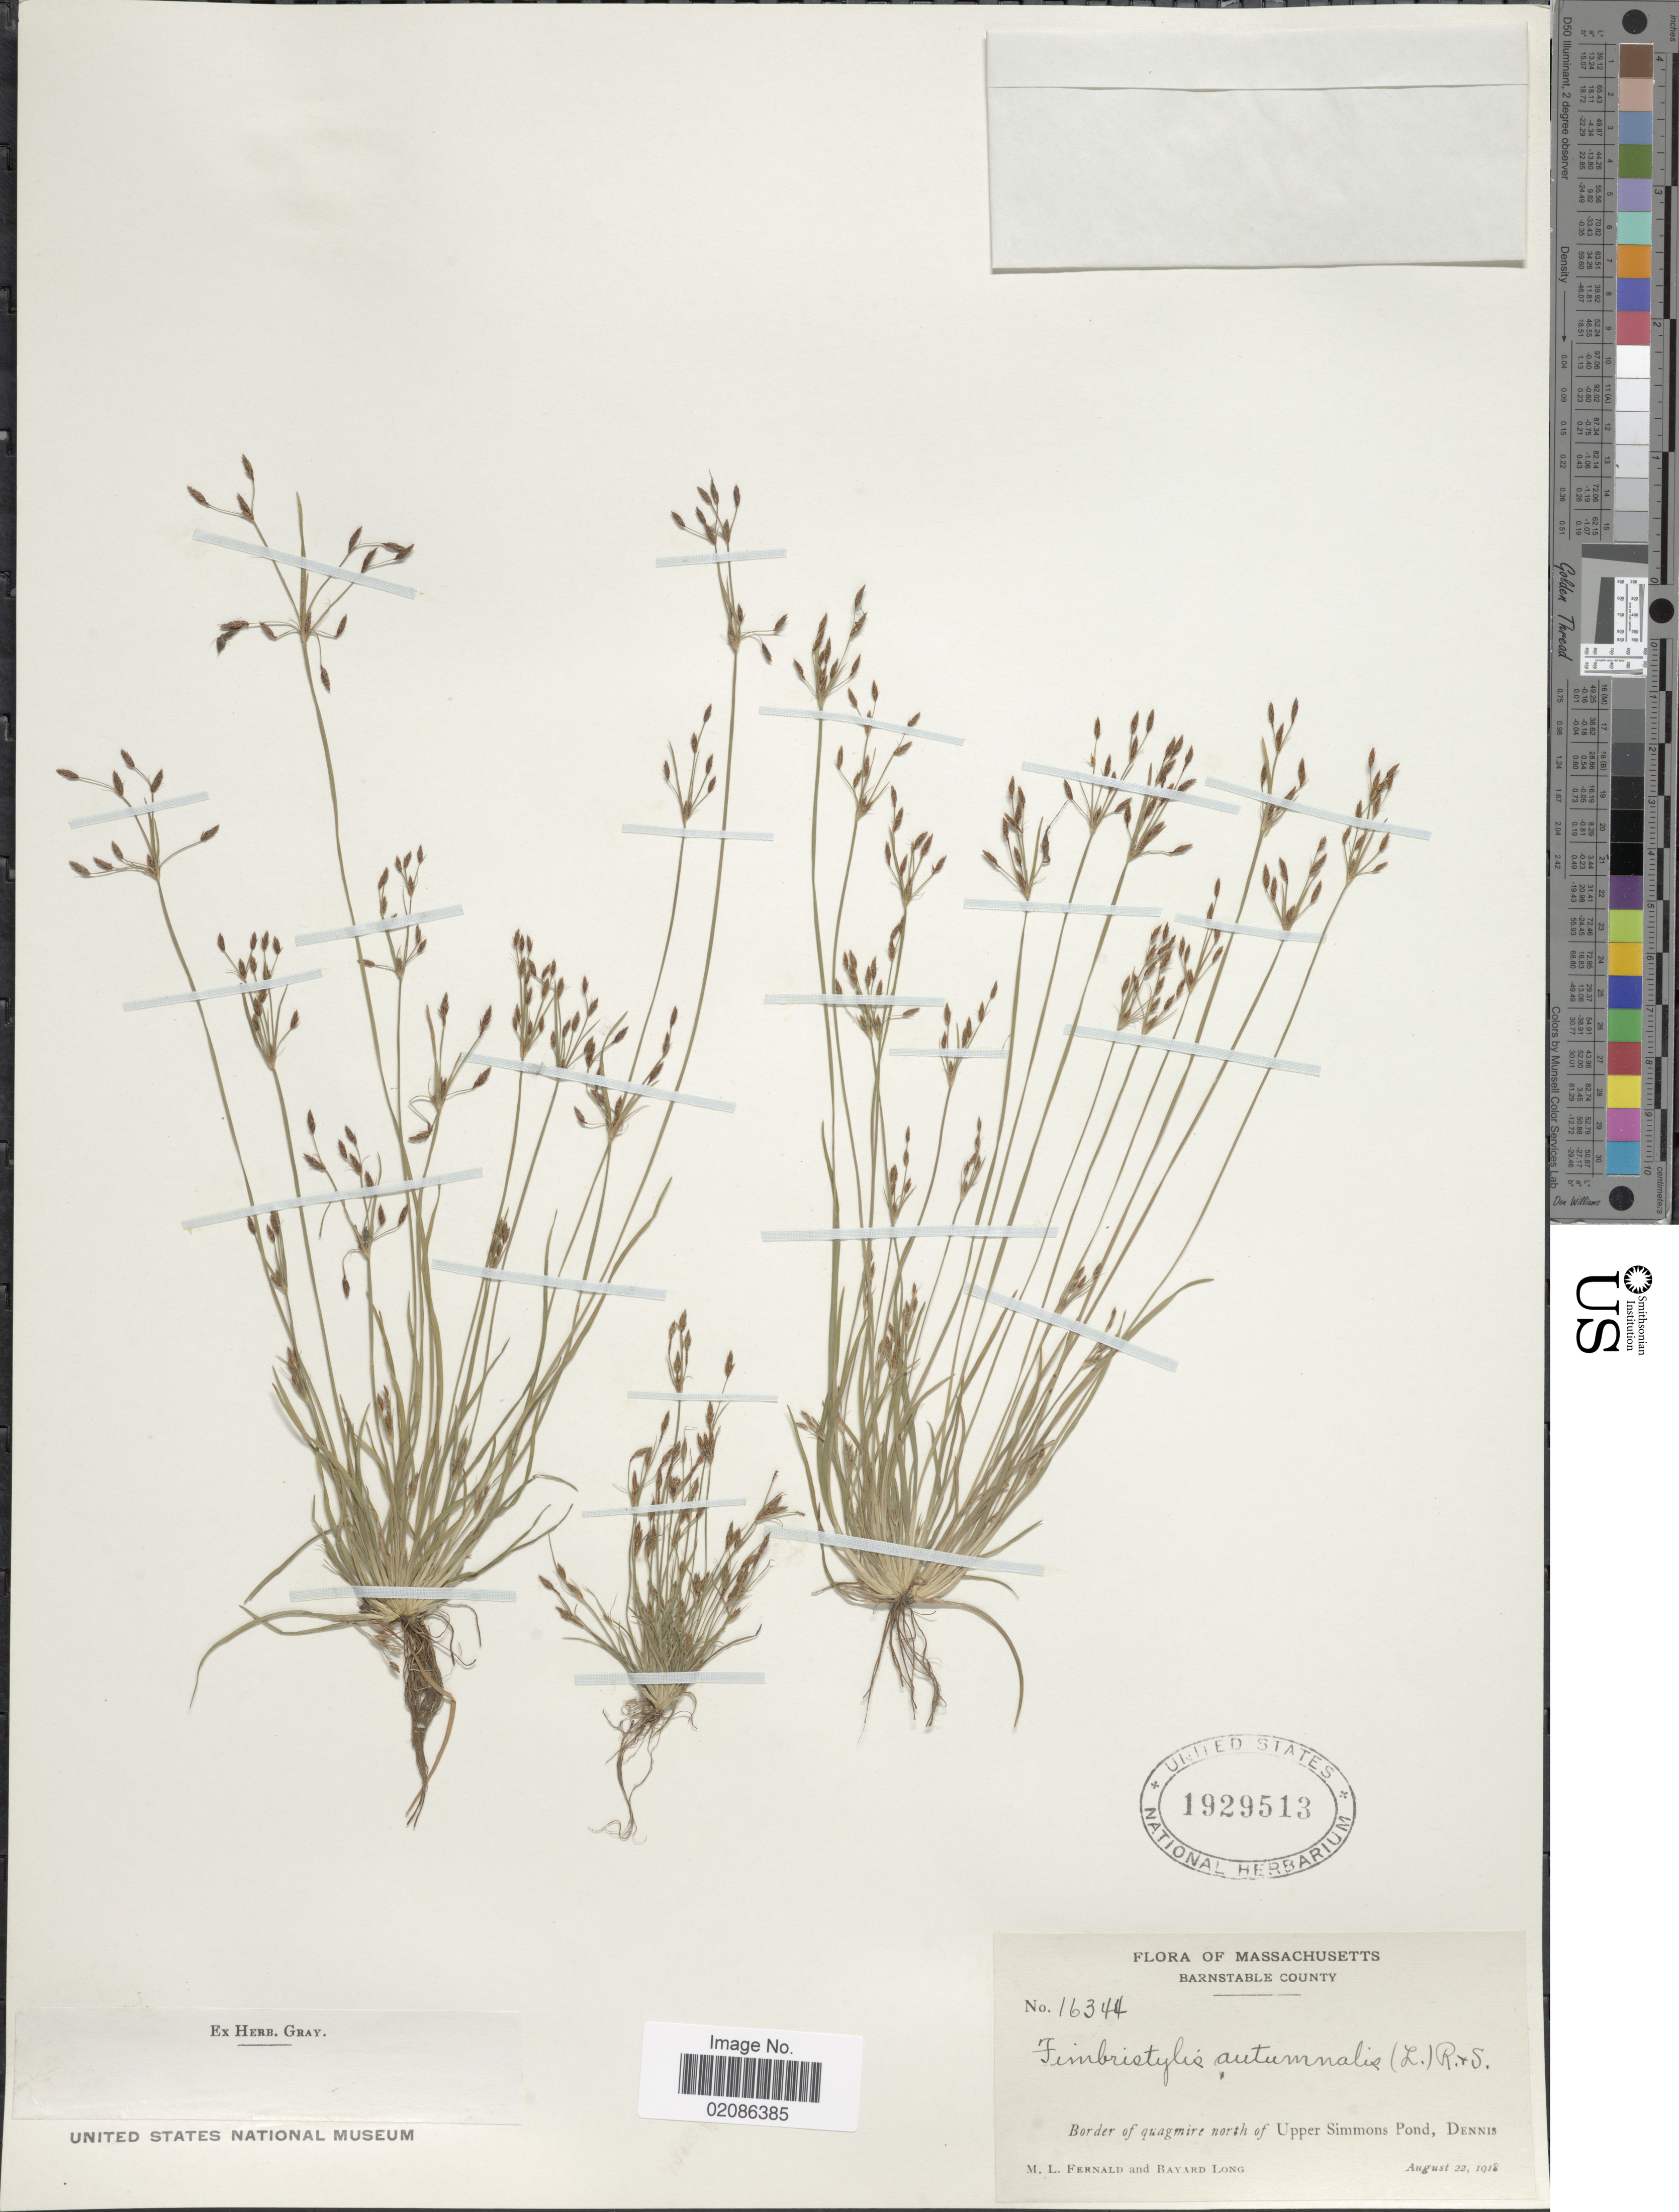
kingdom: Plantae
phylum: Tracheophyta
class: Liliopsida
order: Poales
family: Cyperaceae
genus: Fimbristylis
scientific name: Fimbristylis autumnalis (L.) Roem. & Schult.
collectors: M. L. Fernald & B. Long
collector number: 16344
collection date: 1918-08-22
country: United States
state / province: Massachusetts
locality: Barnstable County, Border of quagmire north of Upper Simmons Pond, Dennis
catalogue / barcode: US 1929513